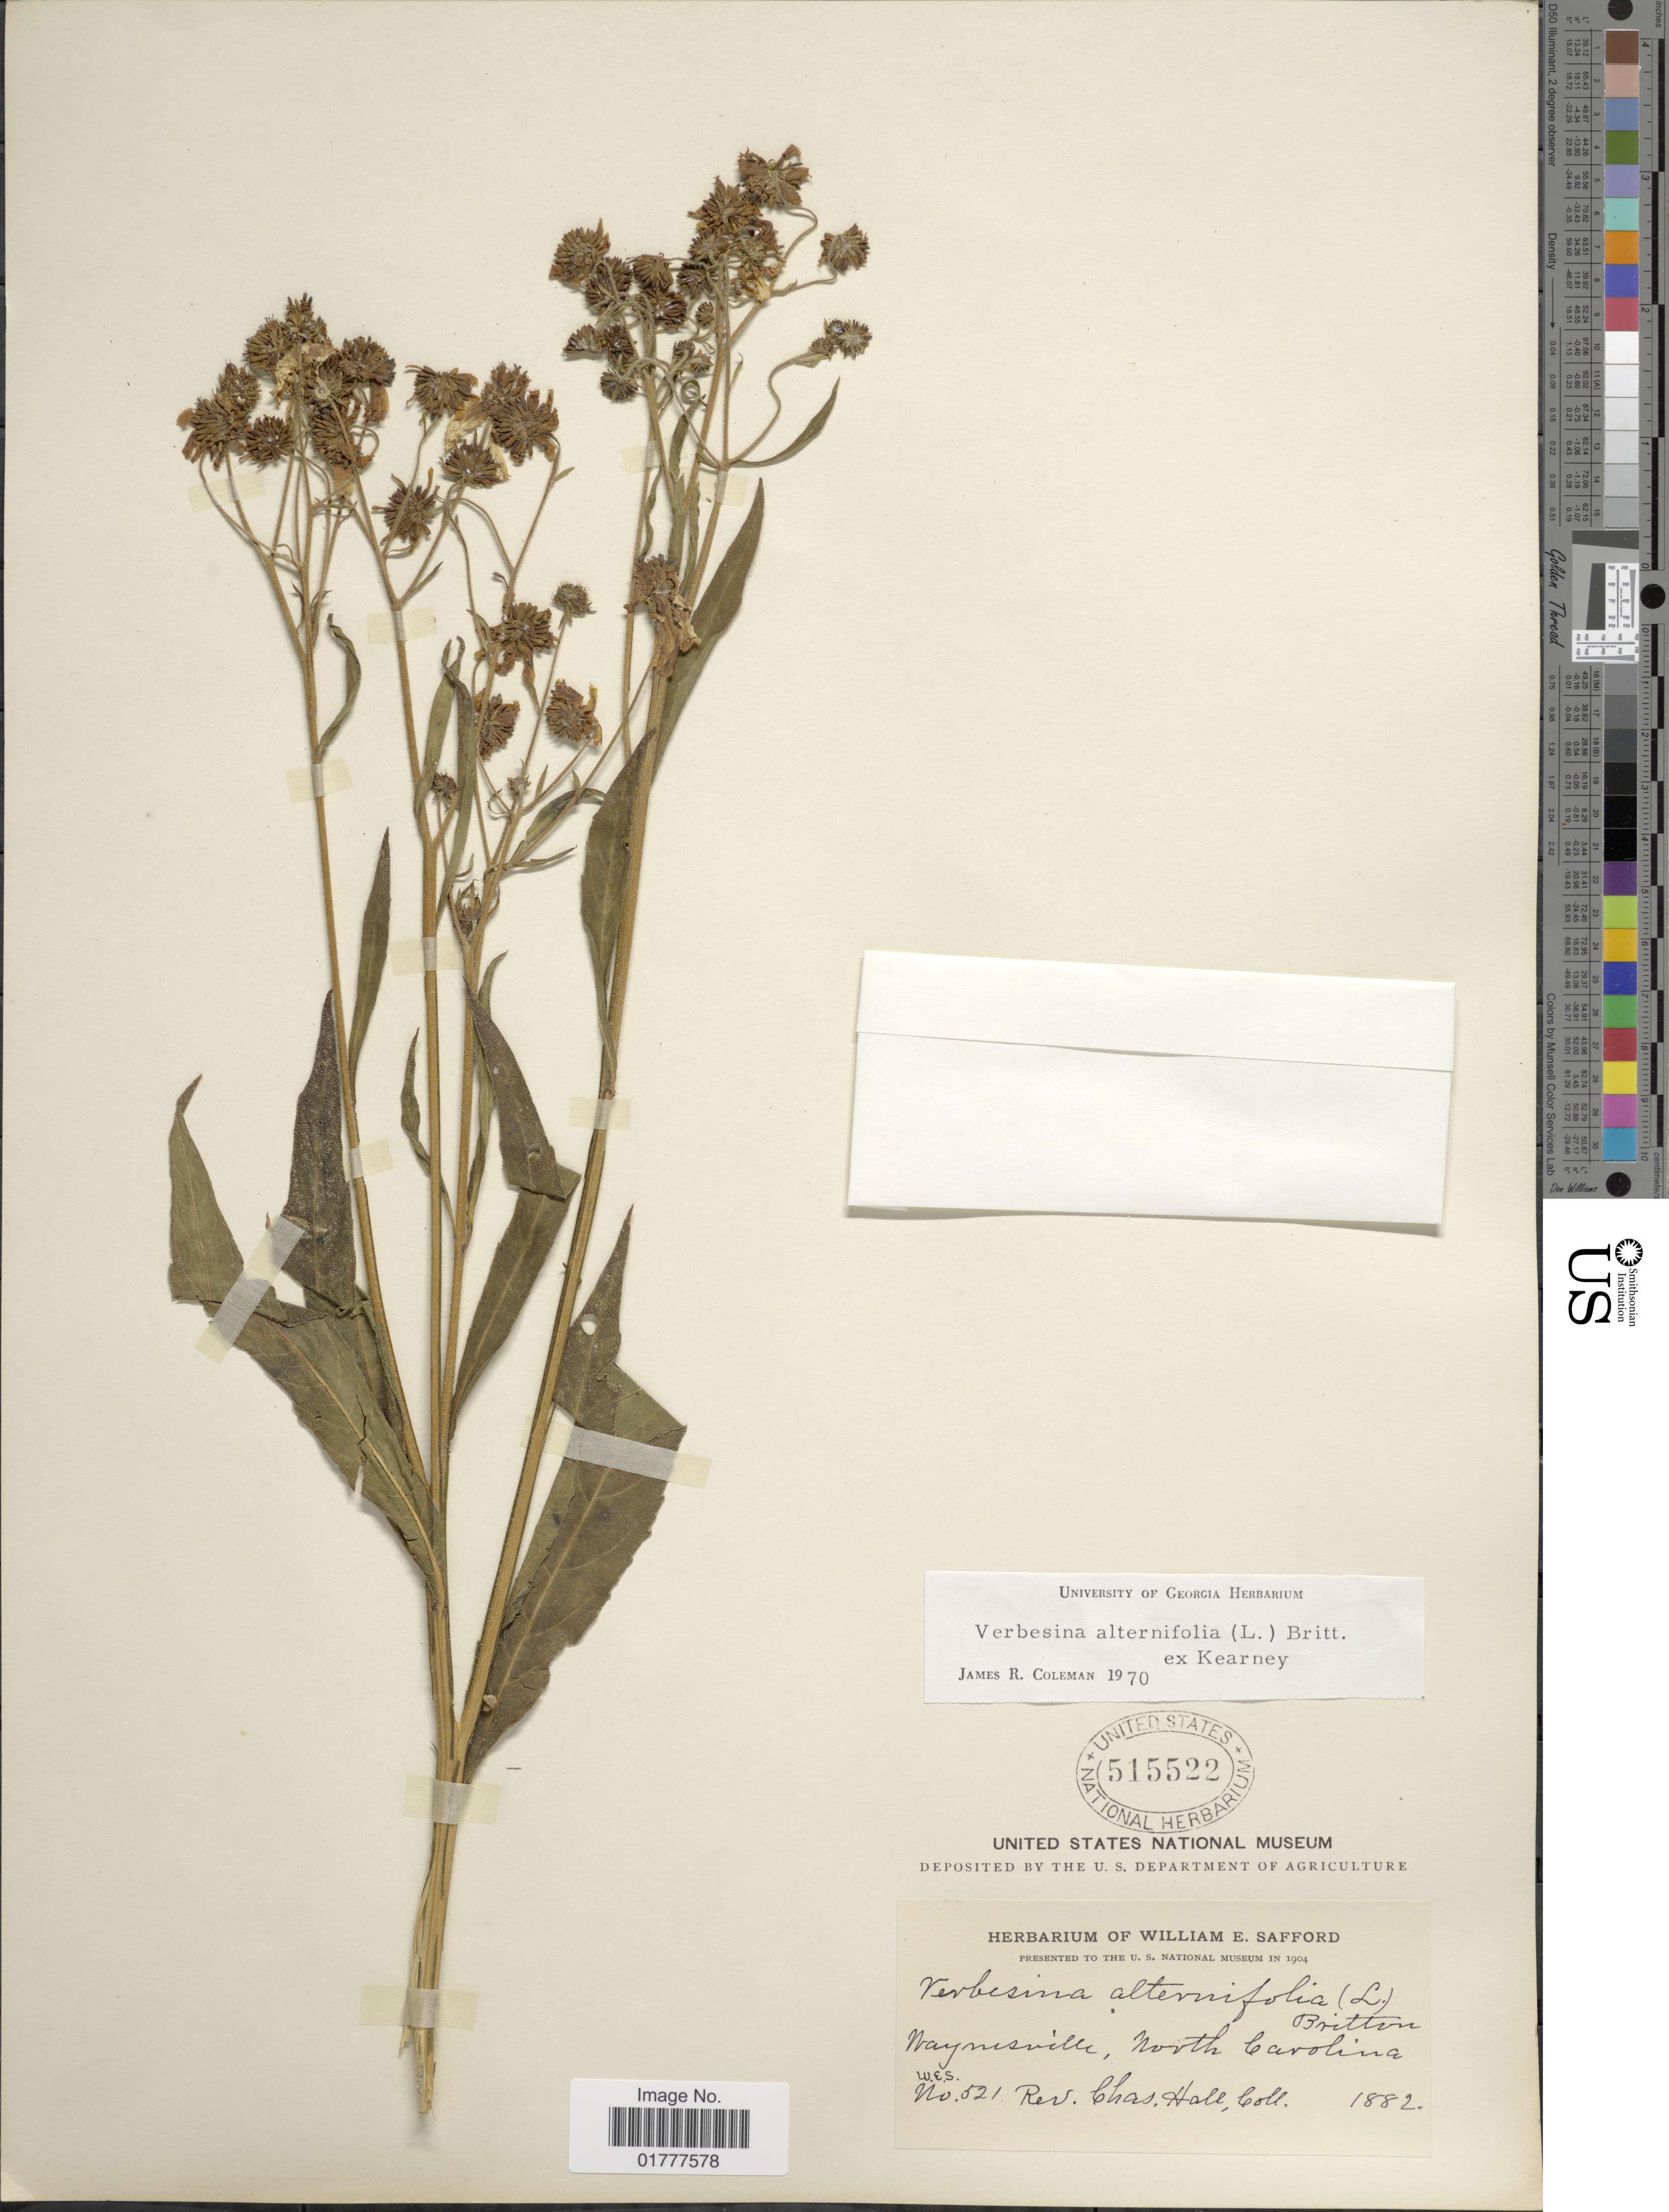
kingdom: Plantae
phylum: Tracheophyta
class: Magnoliopsida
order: Asterales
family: Asteraceae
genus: Actinomeris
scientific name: Actinomeris alternifolia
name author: (L.) DC.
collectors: C. Hall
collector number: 521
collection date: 1882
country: United States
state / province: North Carolina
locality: Waynesville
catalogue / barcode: US 515522